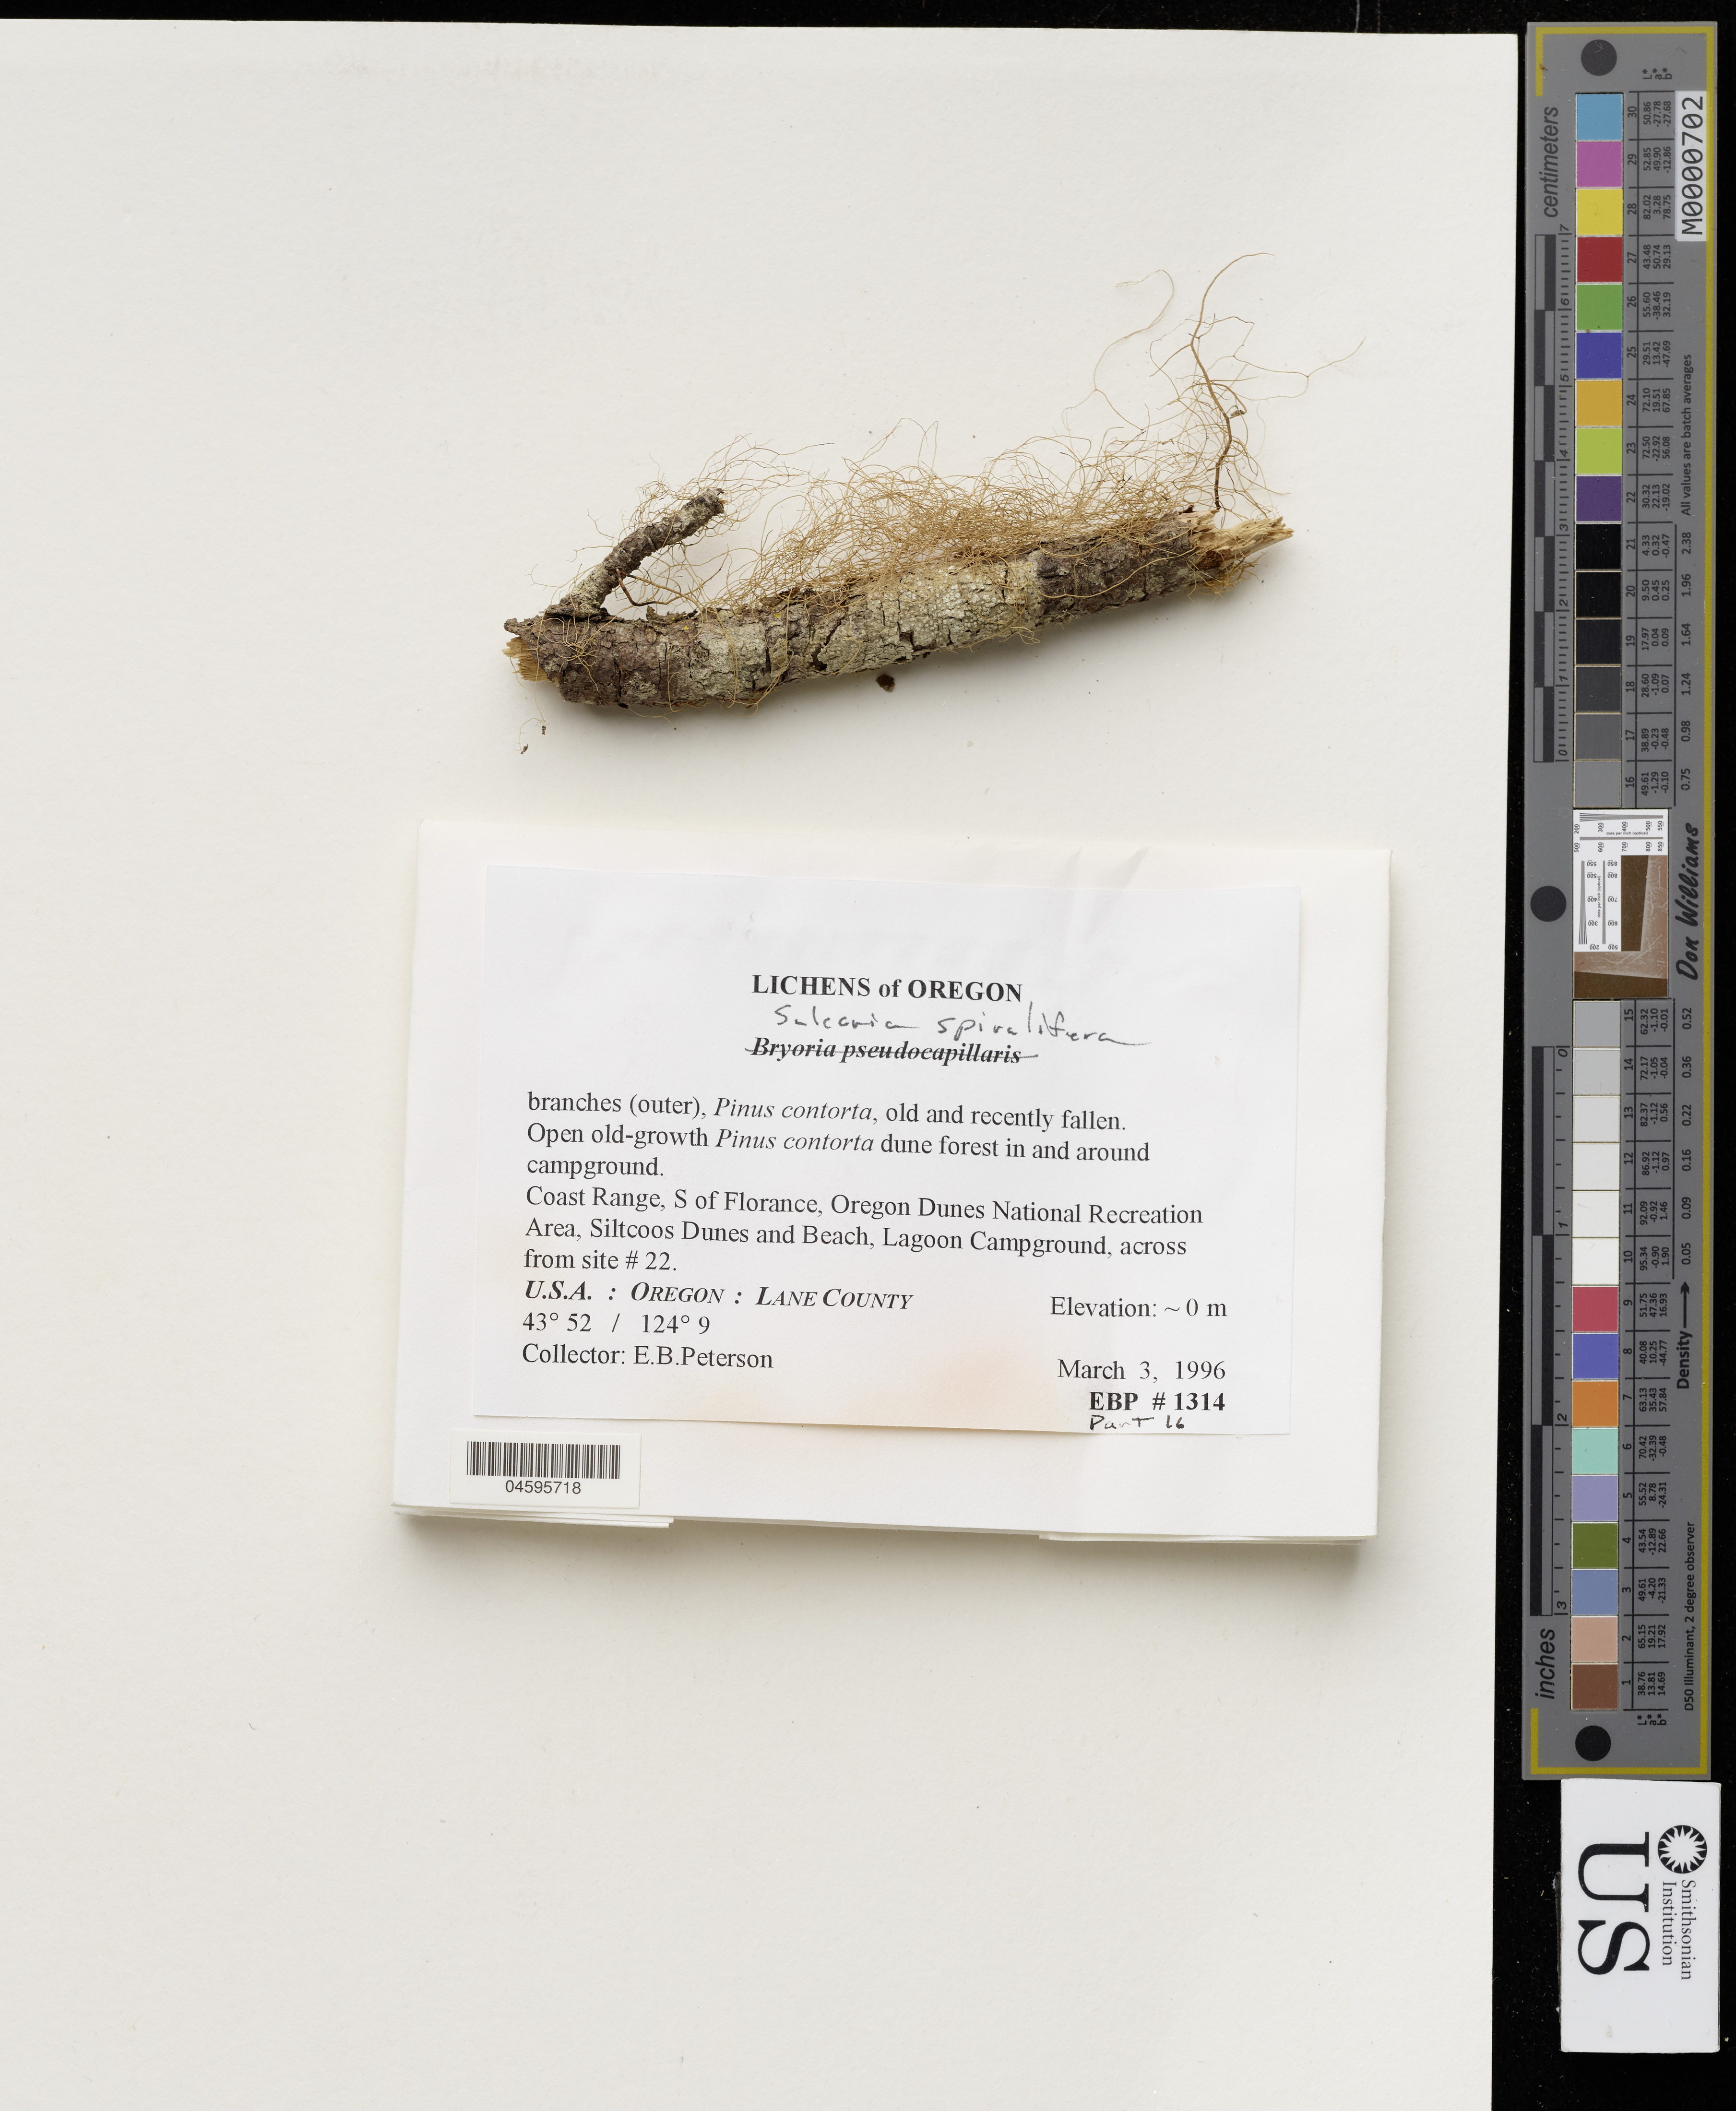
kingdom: Fungi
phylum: Ascomycota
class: Lecanoromycetes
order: Lecanorales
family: Parmeliaceae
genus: Sulcaria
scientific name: Sulcaria spiralifera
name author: (Brodo & D. Hawksw.) Myllys et al.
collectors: E. Peterson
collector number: EBP 1314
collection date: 1996-05-03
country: United States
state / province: Oregon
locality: Coast Range, S of Florance, Oregon Dunes National Recreation Area, Siltcoos Dunes and Beach, Lagoon Campground, across from site # 22. Lane County.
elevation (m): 0